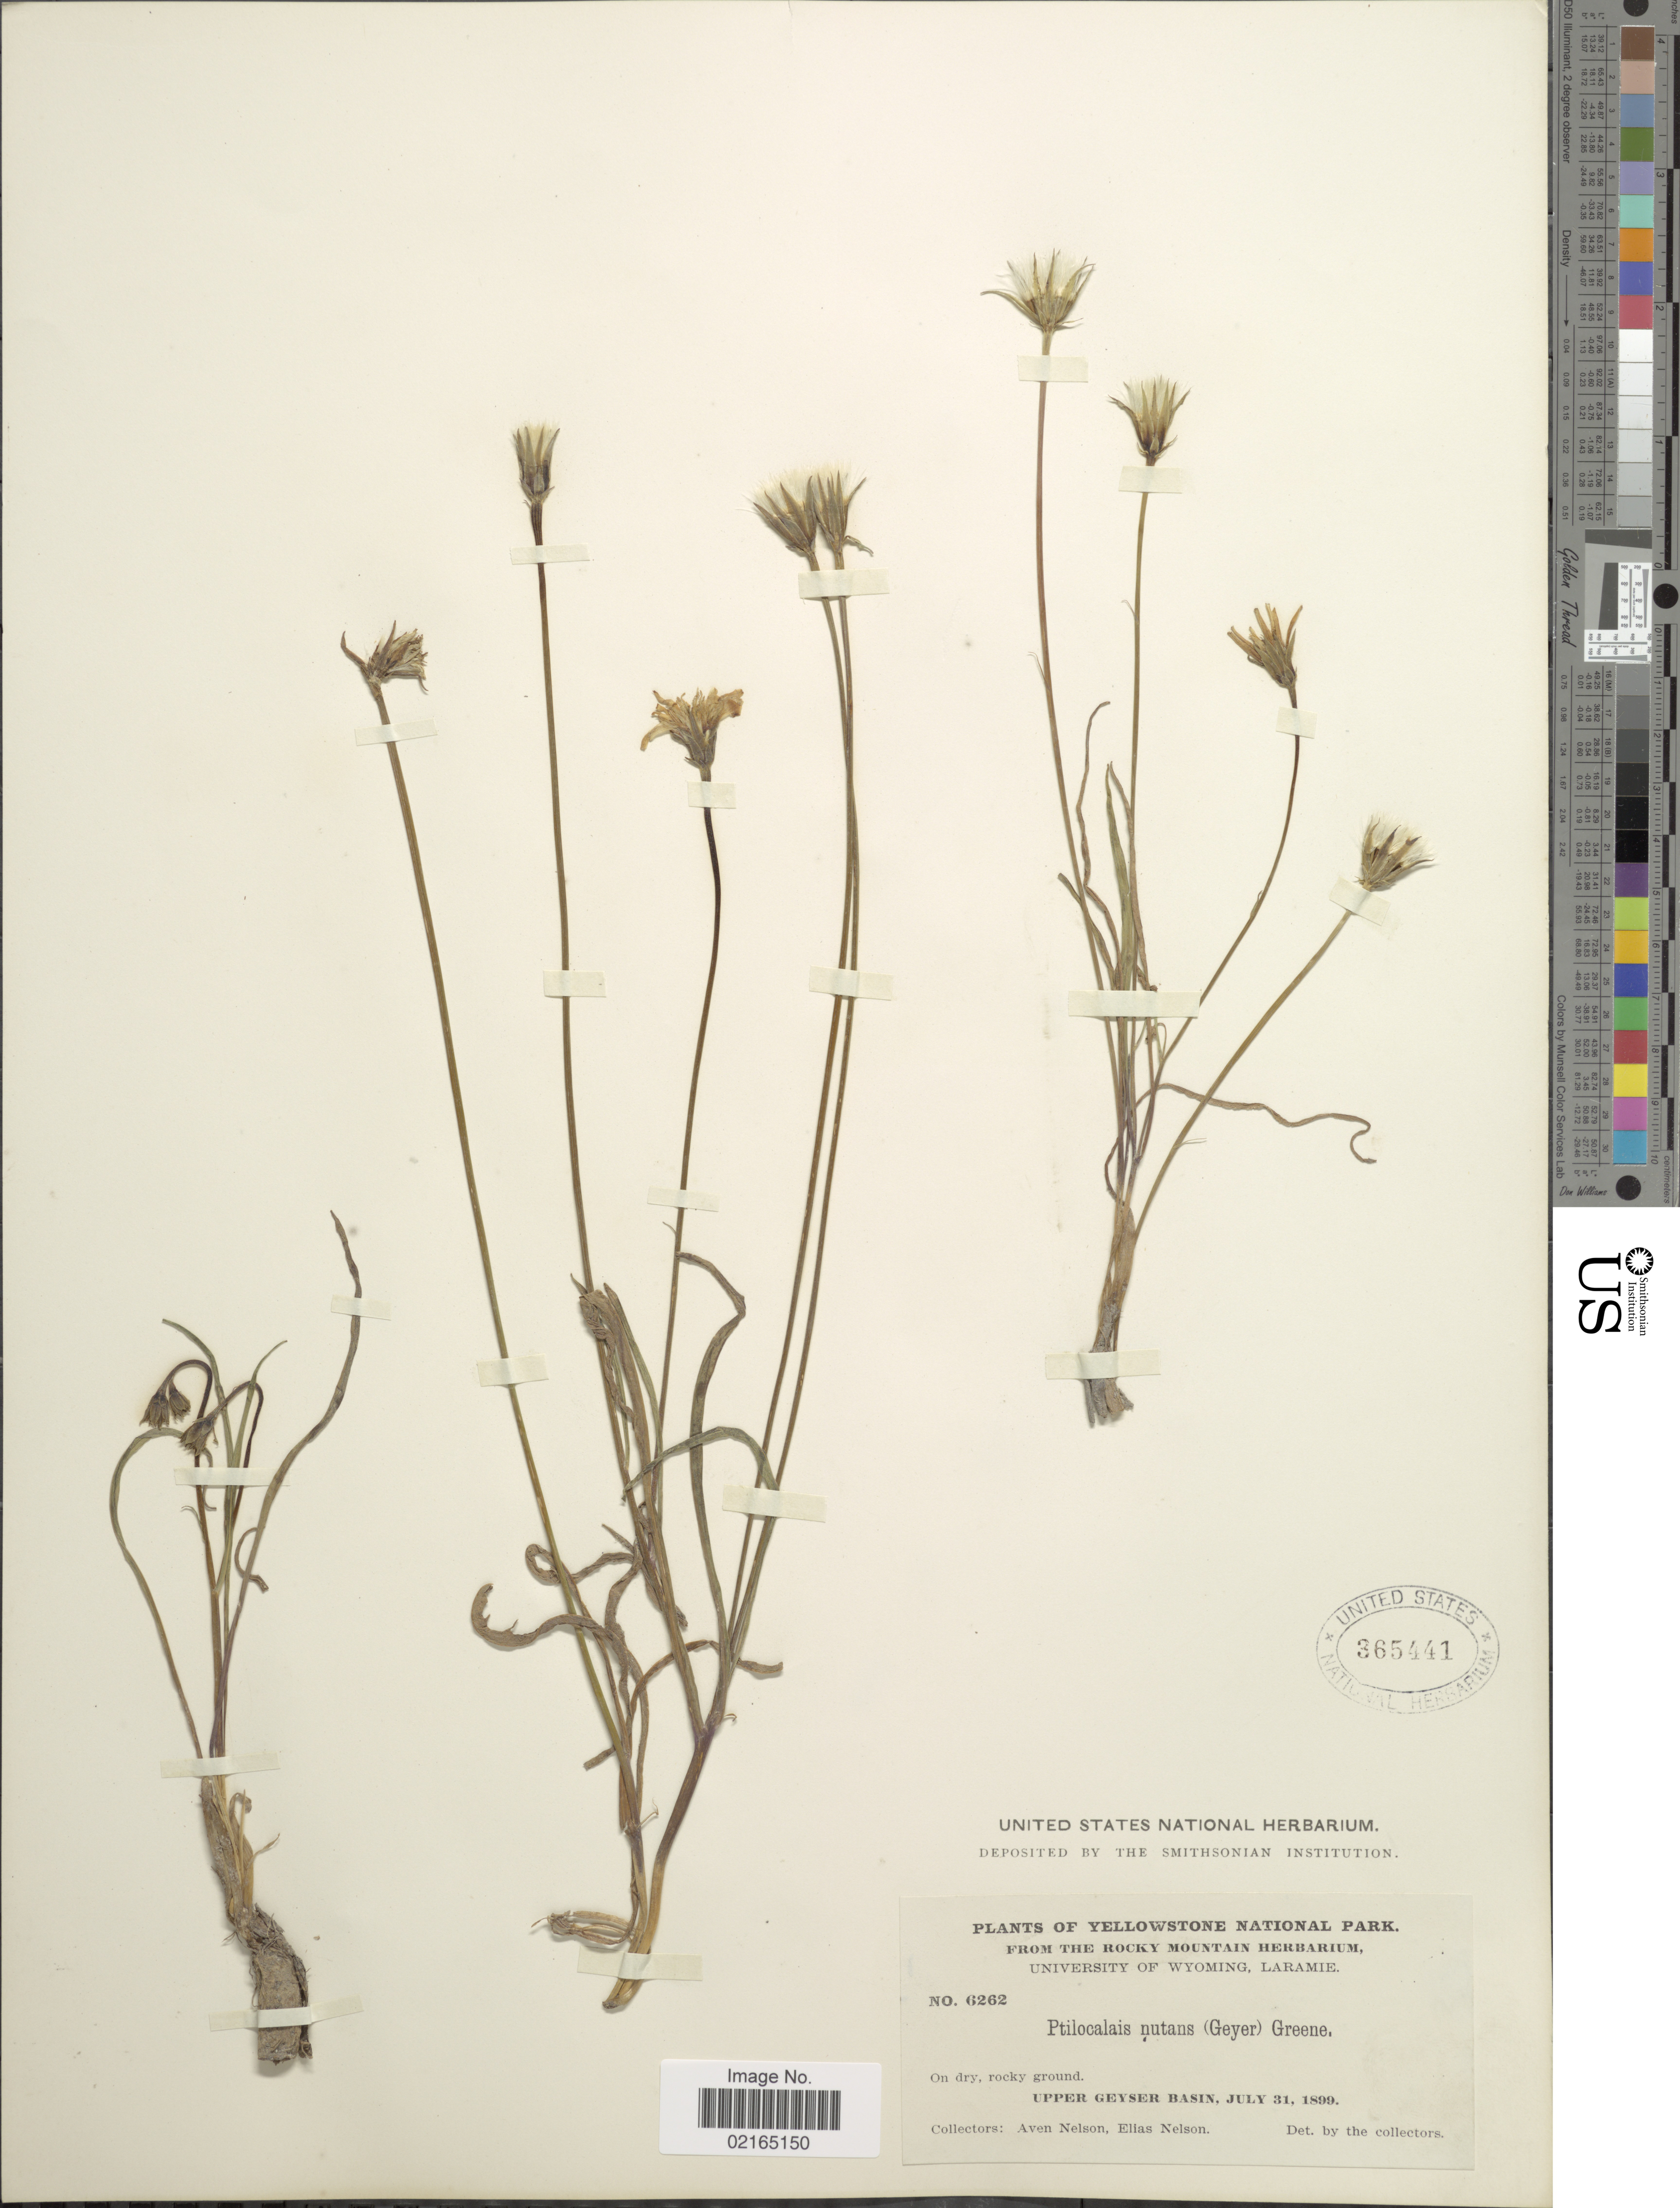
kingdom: Plantae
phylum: Tracheophyta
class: Magnoliopsida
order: Asterales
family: Asteraceae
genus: Microseris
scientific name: Microseris nutans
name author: (Hook.) Sch. Bip.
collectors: A. Nelson & E. Nelson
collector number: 6262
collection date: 1899-07-31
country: United States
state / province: Wyoming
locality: The Yellowstone National Park, upper Geyser Basin.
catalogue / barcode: US 365441